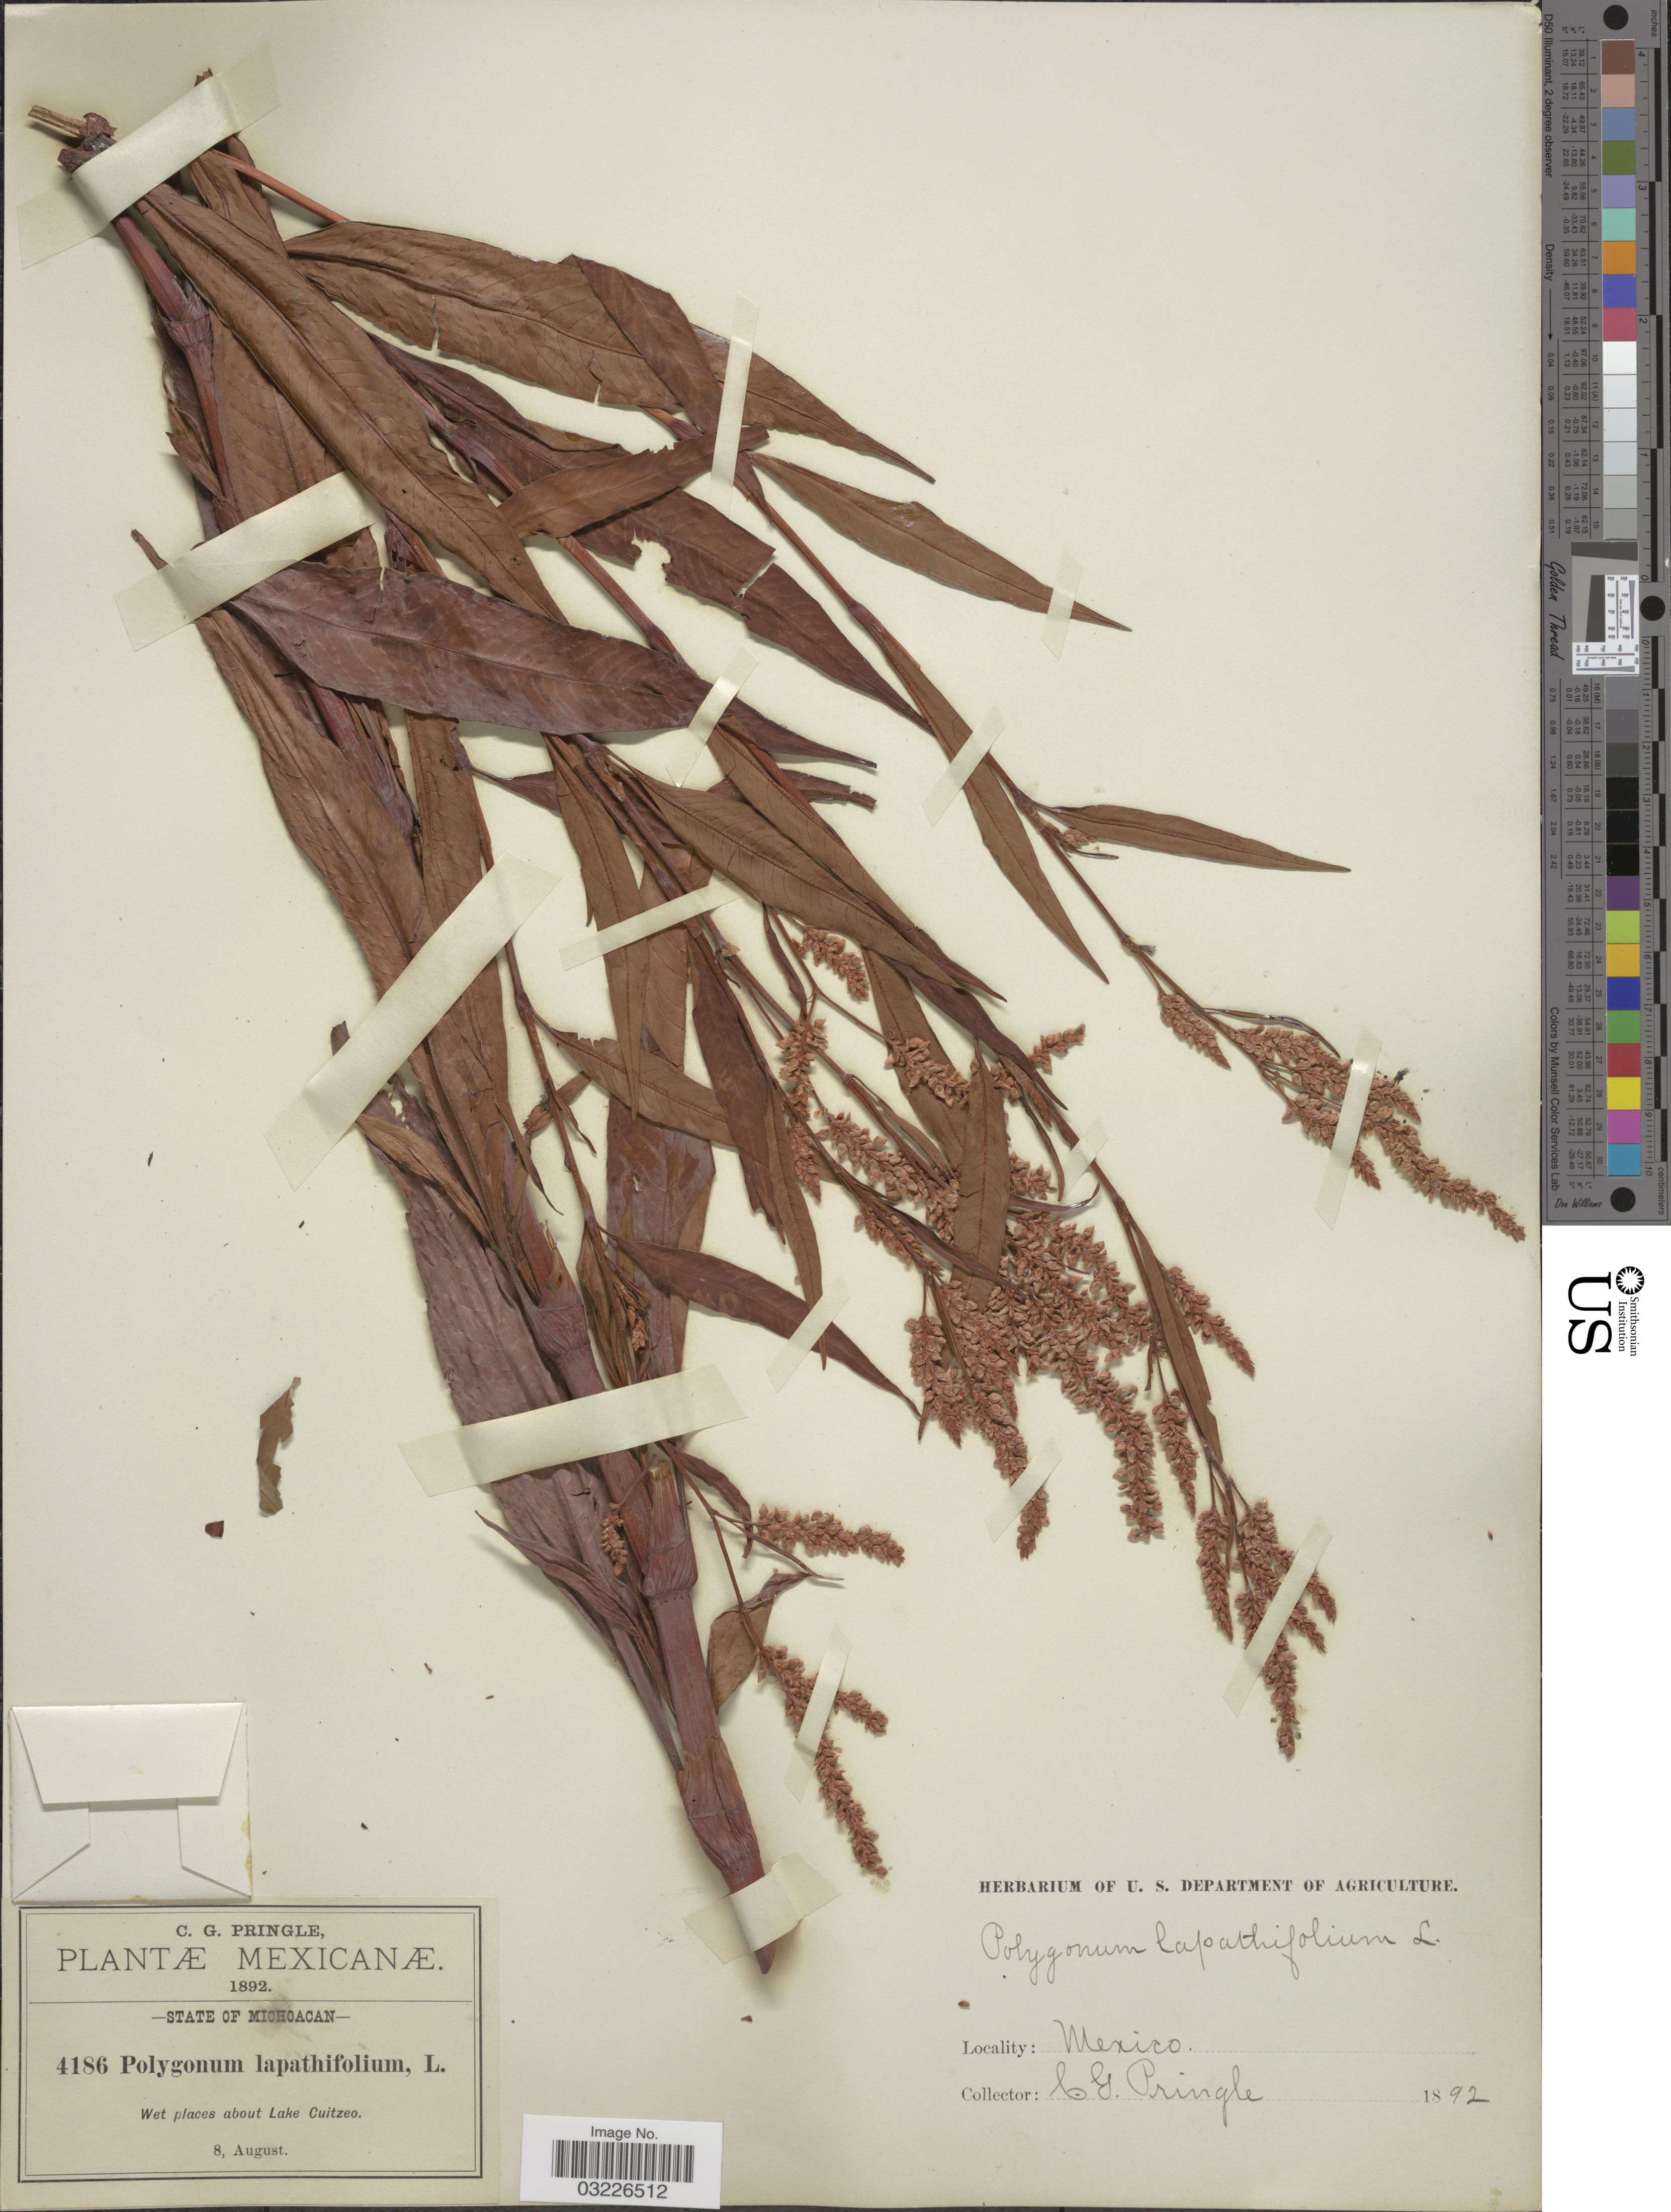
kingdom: Plantae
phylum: Tracheophyta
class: Magnoliopsida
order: Caryophyllales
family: Polygonaceae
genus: Polygonum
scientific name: Polygonum lapathifolium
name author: L.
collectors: C. G. Pringle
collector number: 4186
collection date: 1892-08-08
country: Mexico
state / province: Michoacán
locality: Wet place about Lake Cuitzeo.